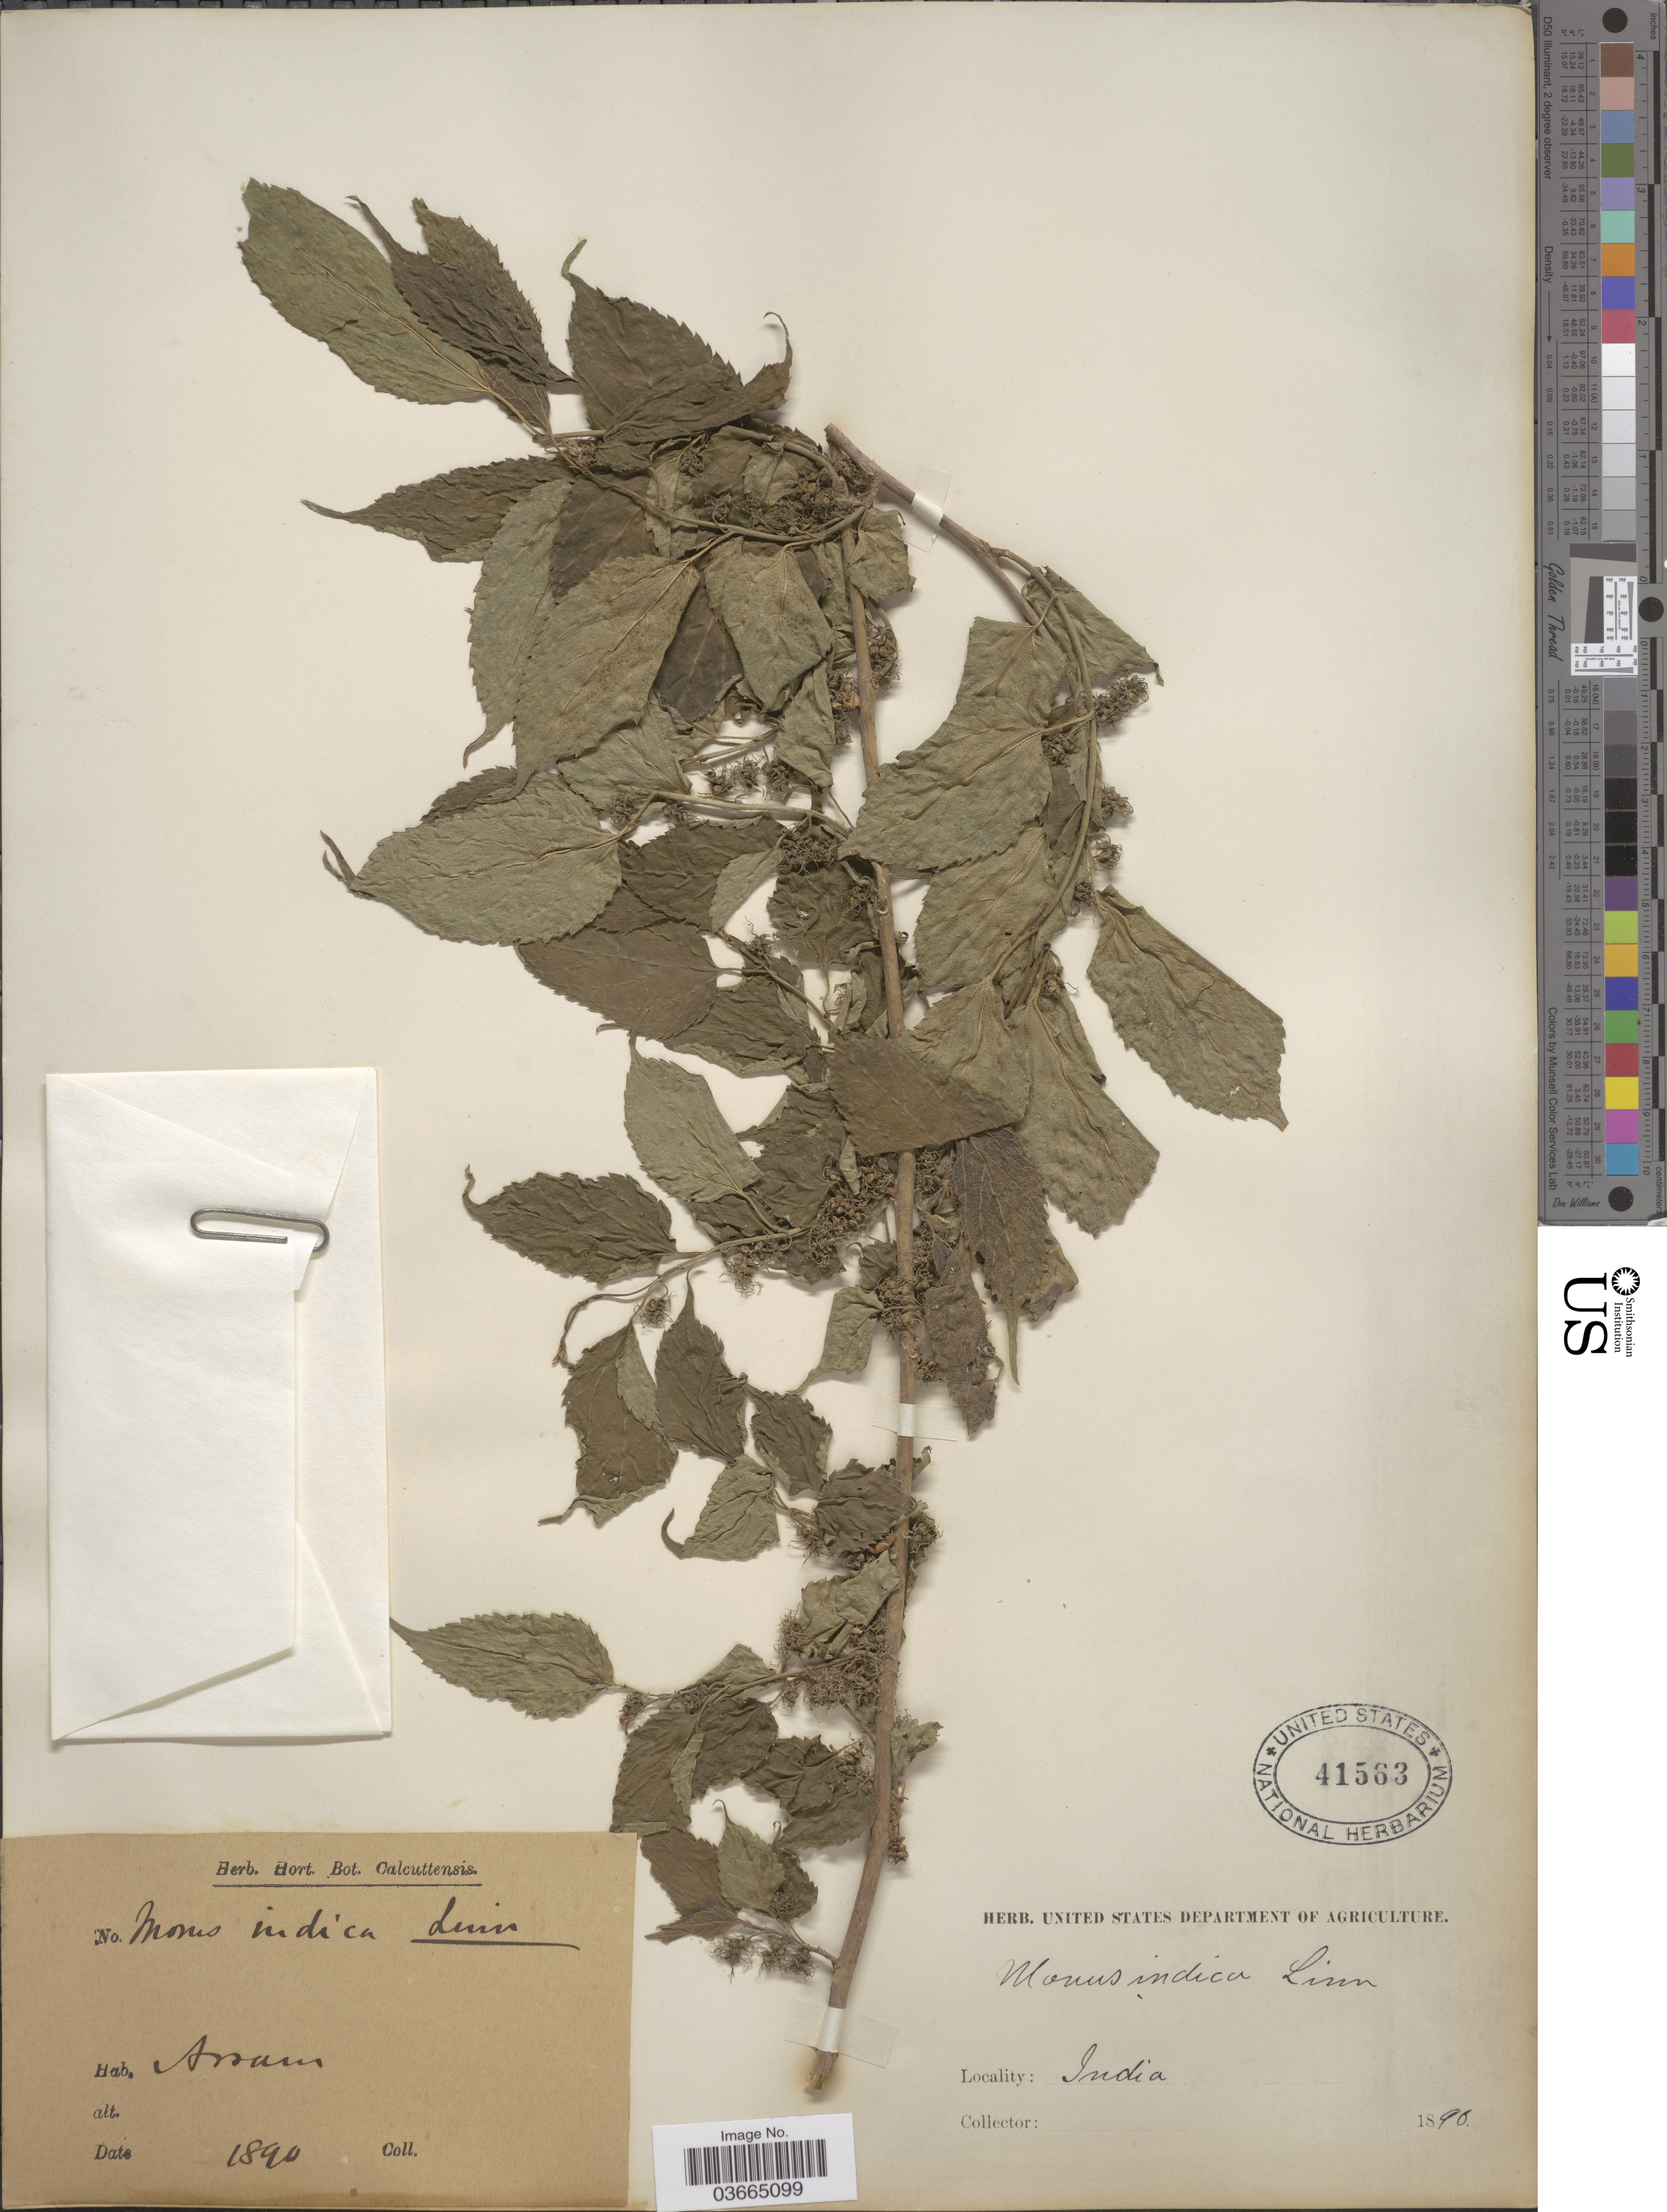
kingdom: Plantae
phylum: Tracheophyta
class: Magnoliopsida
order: Rosales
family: Moraceae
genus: Morus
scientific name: Morus indica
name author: L.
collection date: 1890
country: India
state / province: Assam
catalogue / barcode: US 41563